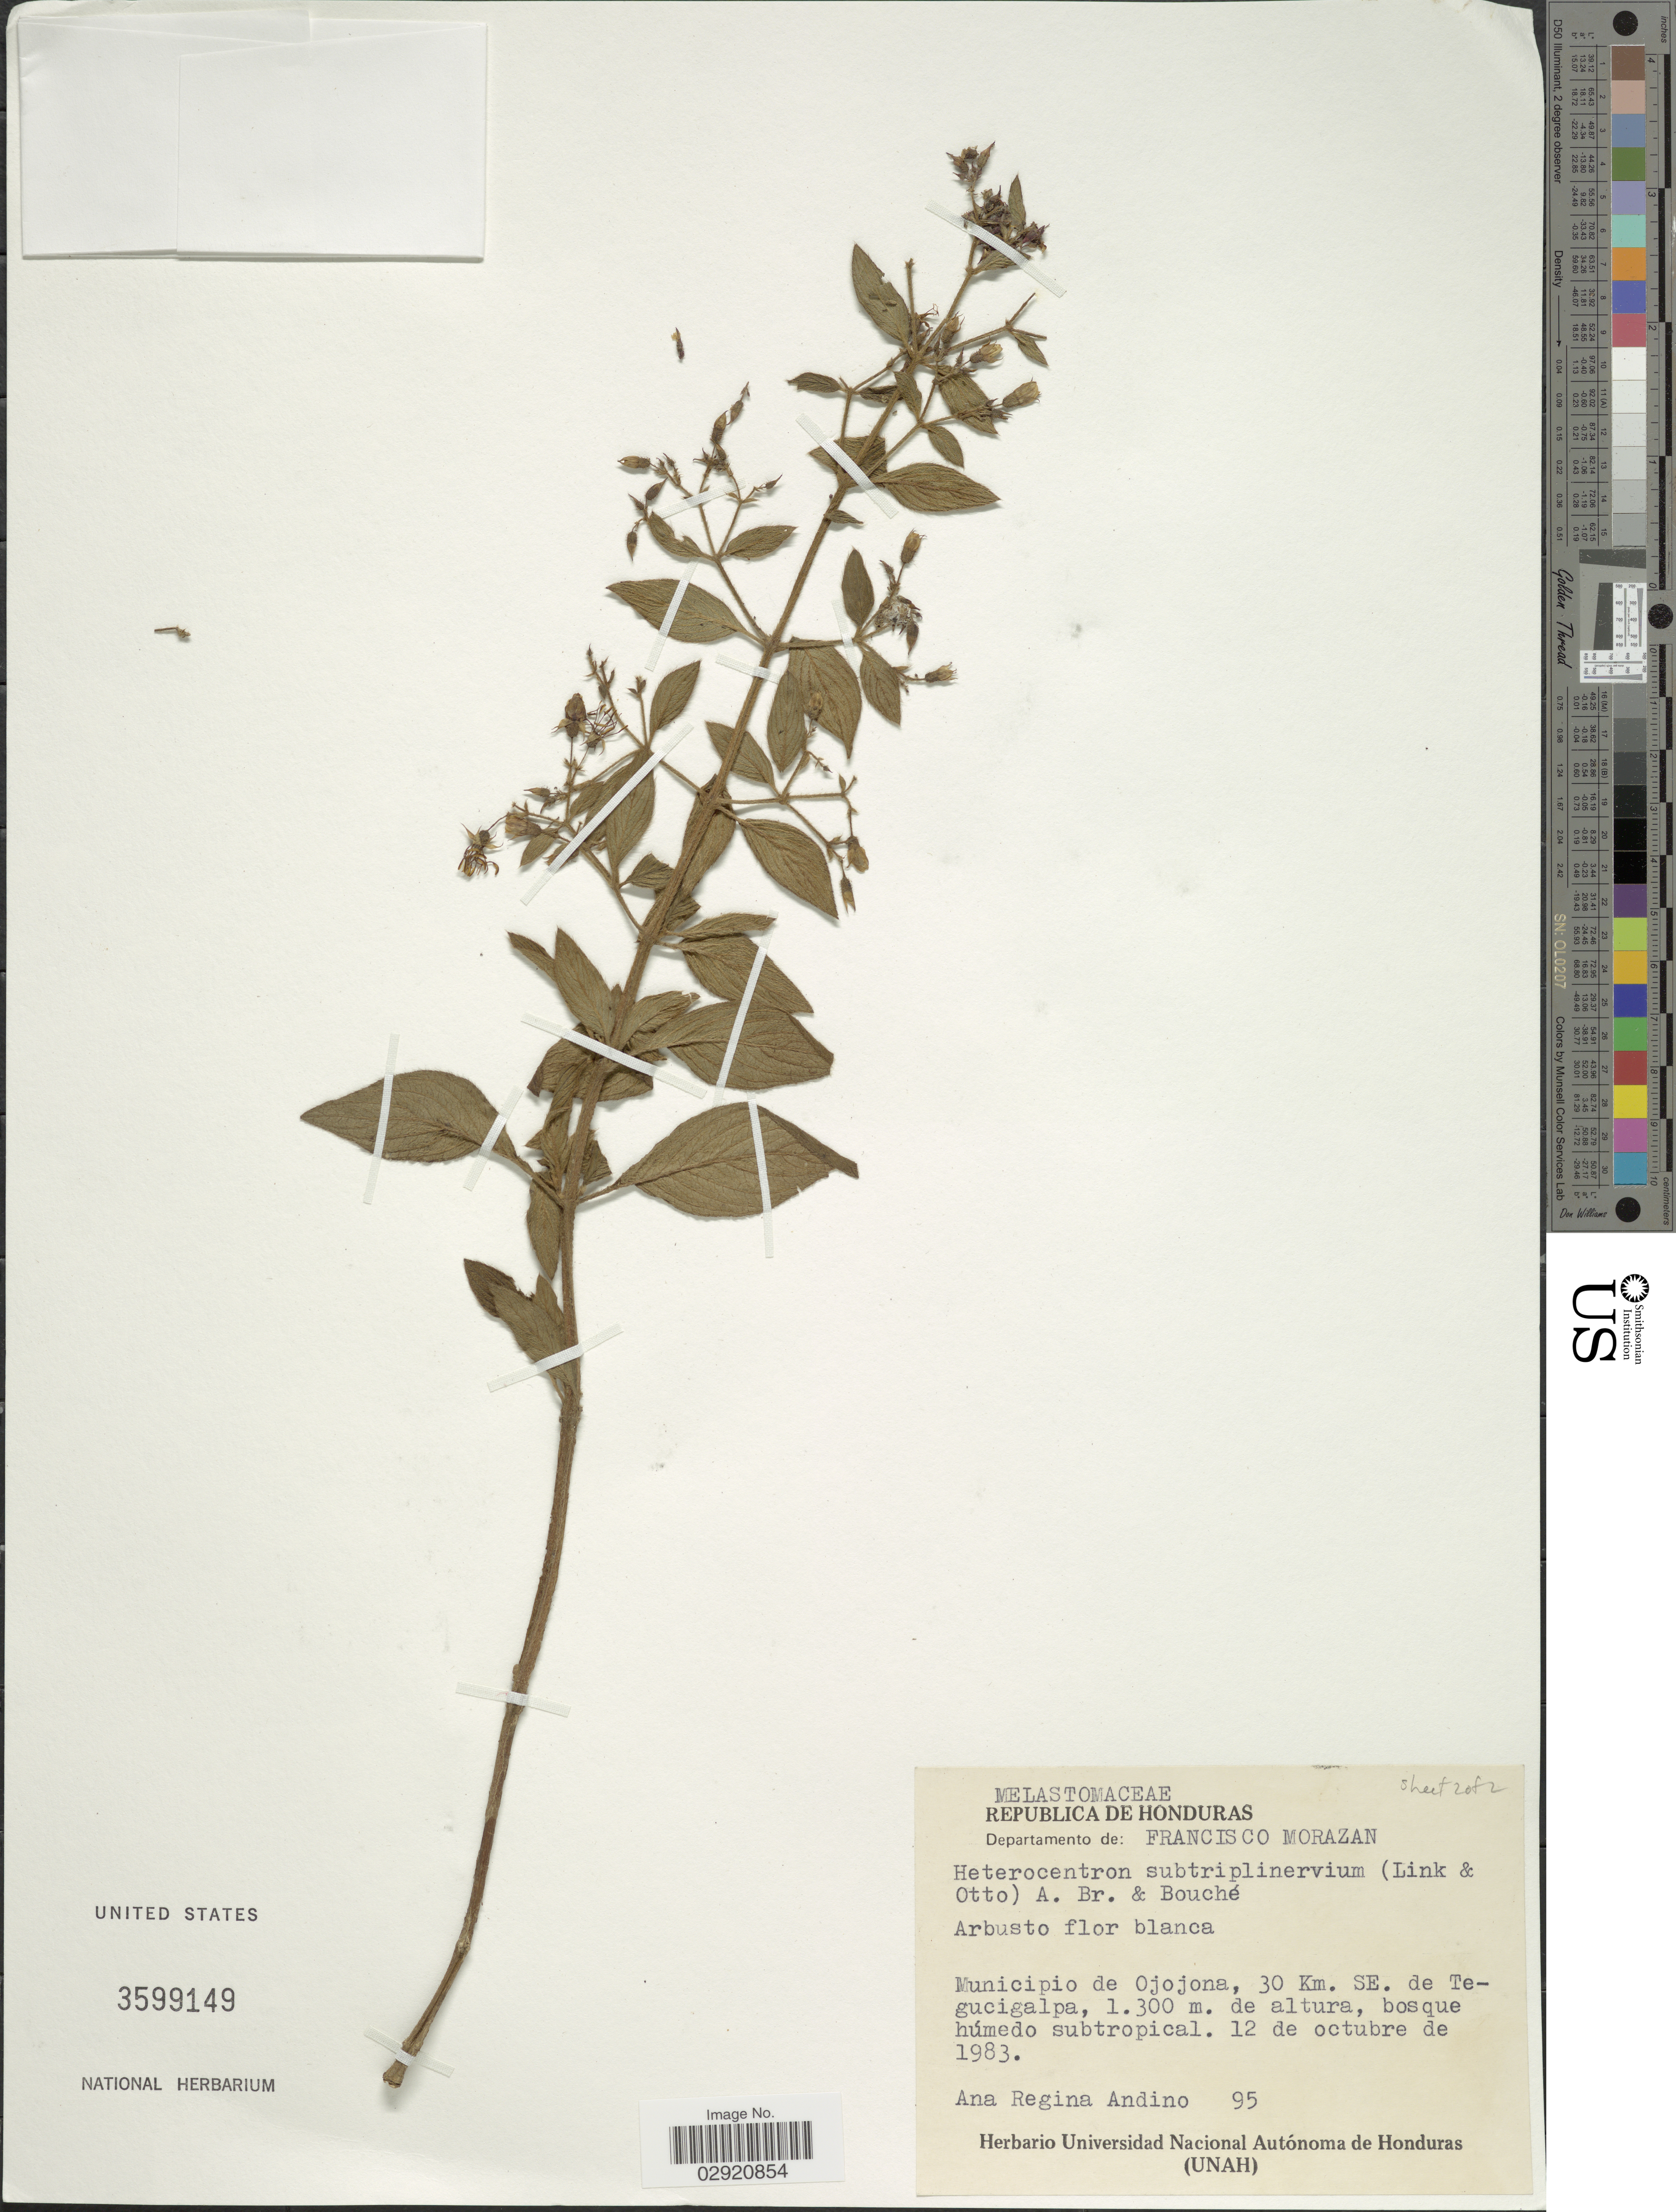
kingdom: Plantae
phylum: Tracheophyta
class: Magnoliopsida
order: Myrtales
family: Melastomataceae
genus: Heterocentron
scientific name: Heterocentron subtriplinervium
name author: (Link & Otto) A. Braun & C.D. Bouché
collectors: A. Andino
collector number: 95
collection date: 1983-10-12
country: Honduras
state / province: Fco. Morazán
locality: Departamento de: Francisco Morazan. Municipio de Ojojona, 30 Km. SE. de Tegucigalpa.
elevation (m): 1300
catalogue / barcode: US 3599149